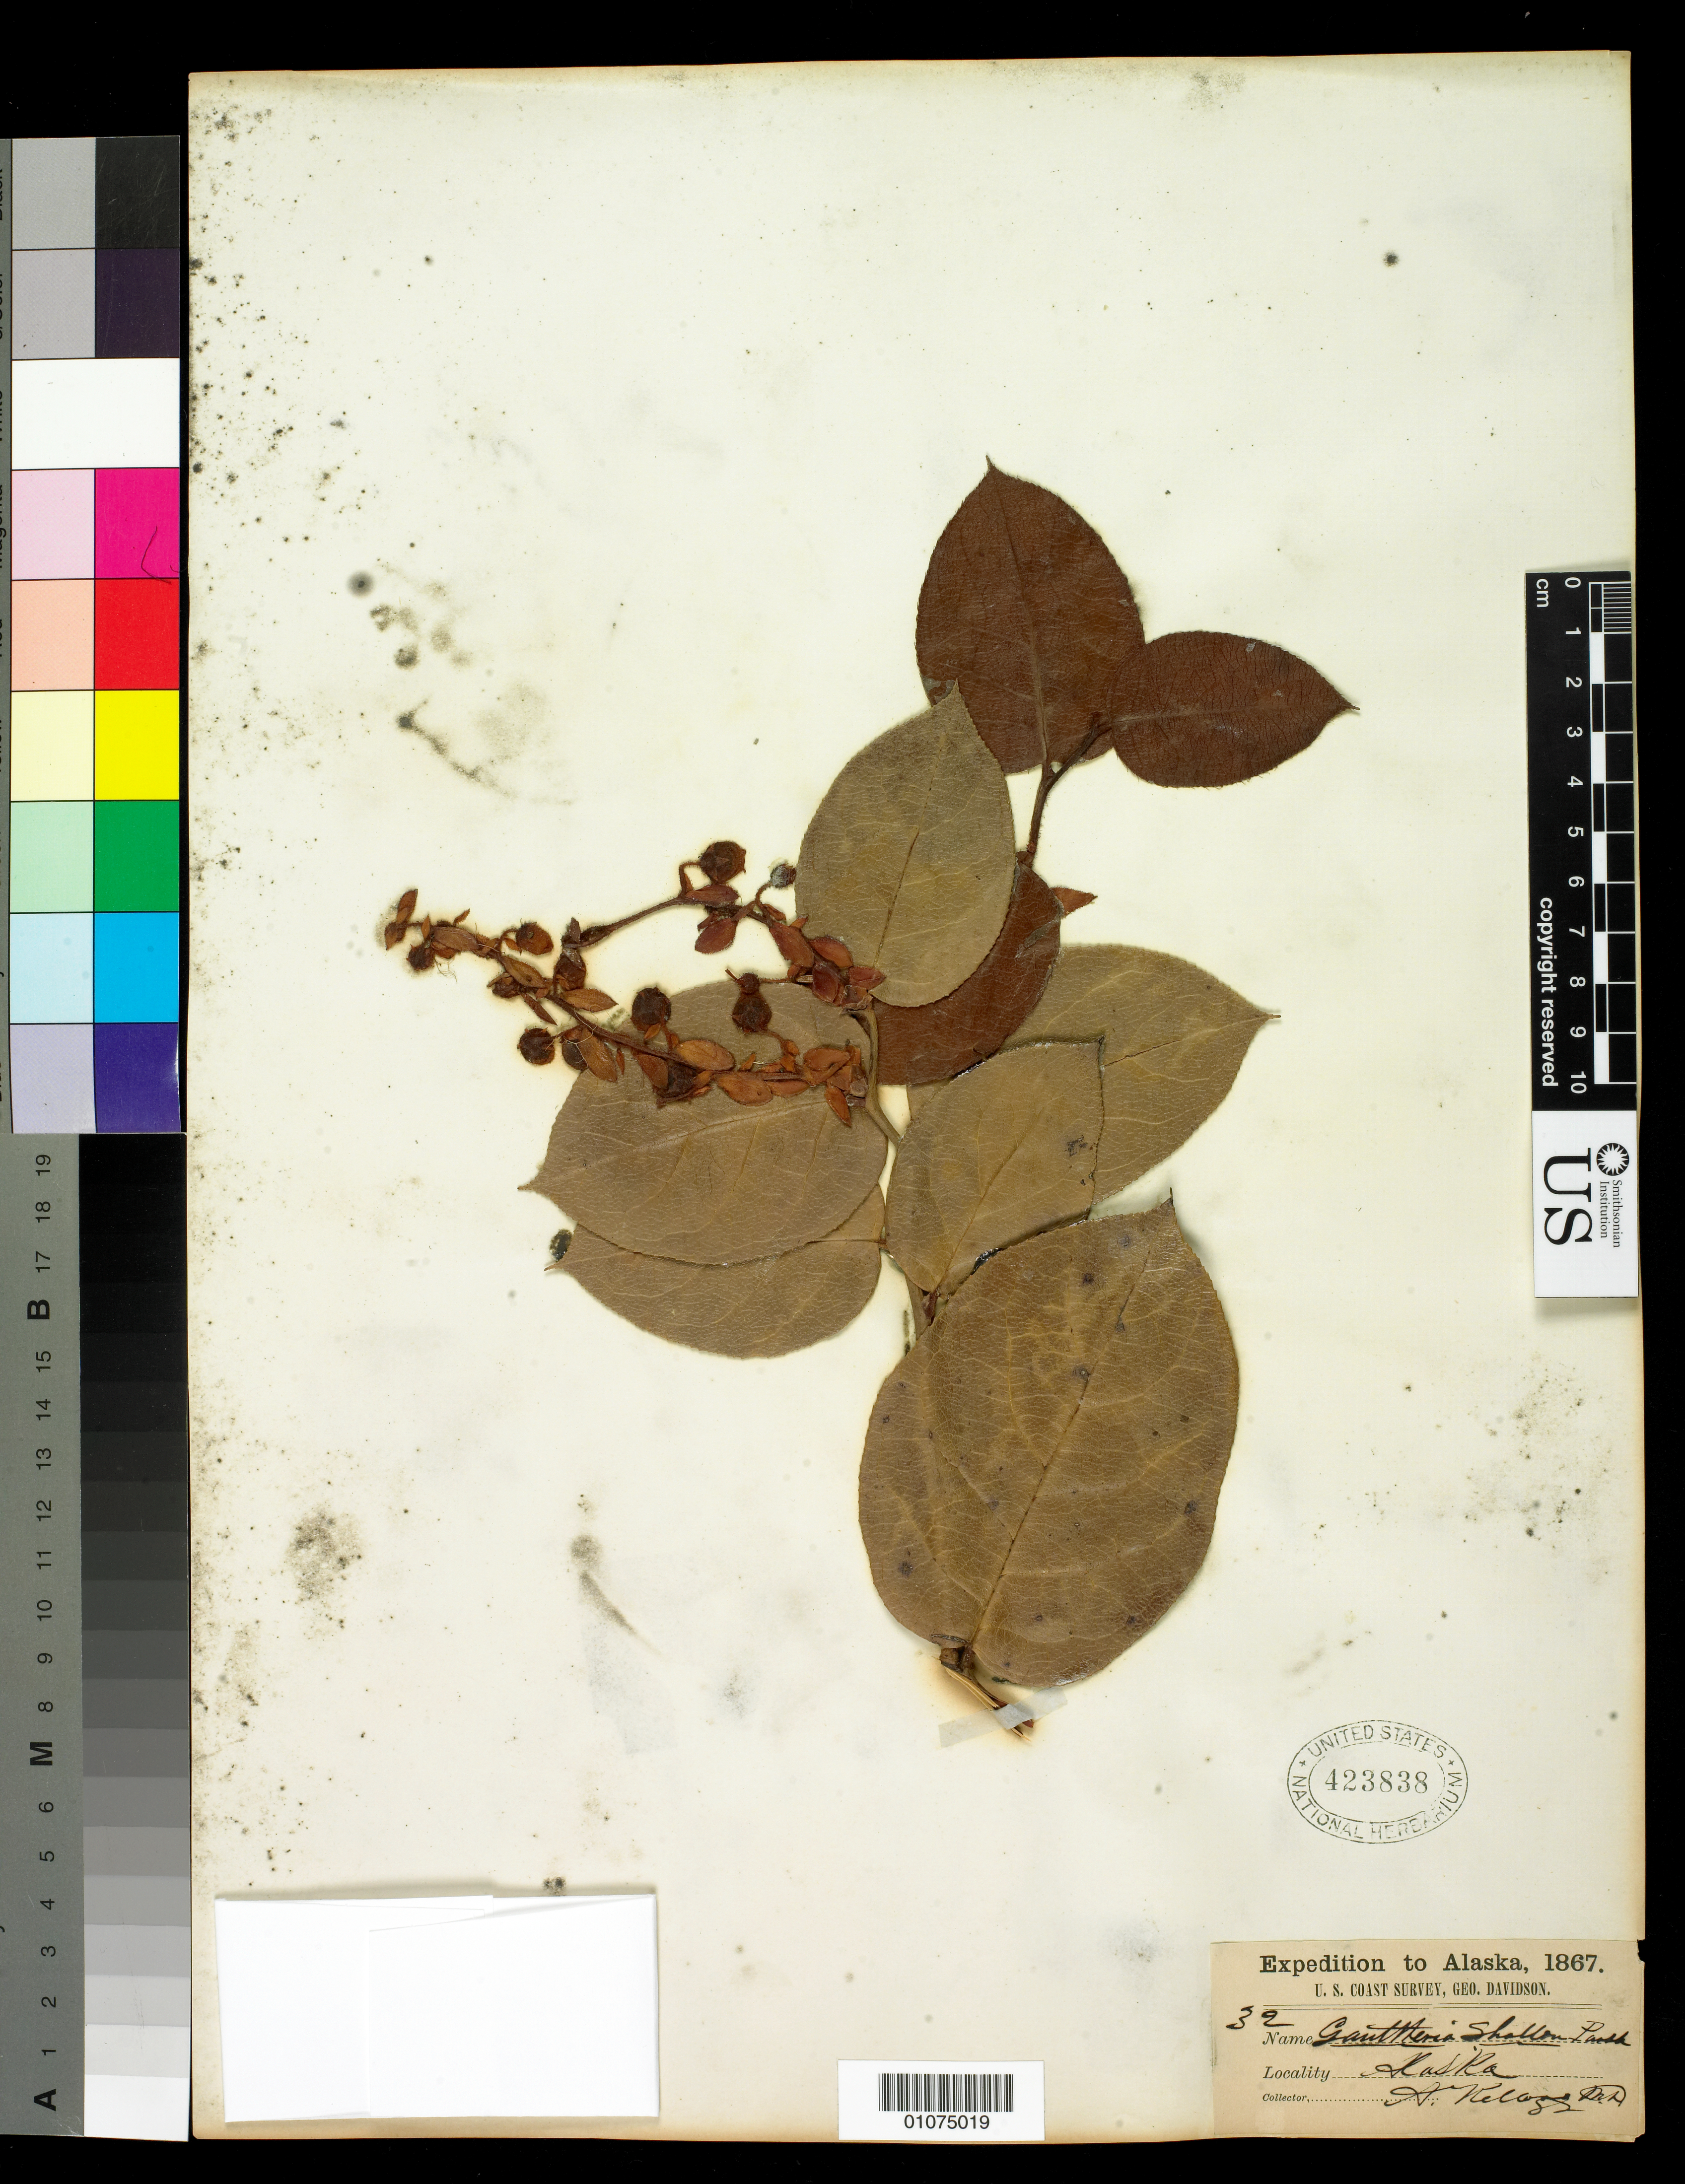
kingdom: Plantae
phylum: Tracheophyta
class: Magnoliopsida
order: Ericales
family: Ericaceae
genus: Gaultheria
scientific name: Gaultheria shallon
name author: Pursh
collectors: A. Kellogg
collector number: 32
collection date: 1867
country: United States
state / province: Alaska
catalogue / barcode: US 423838